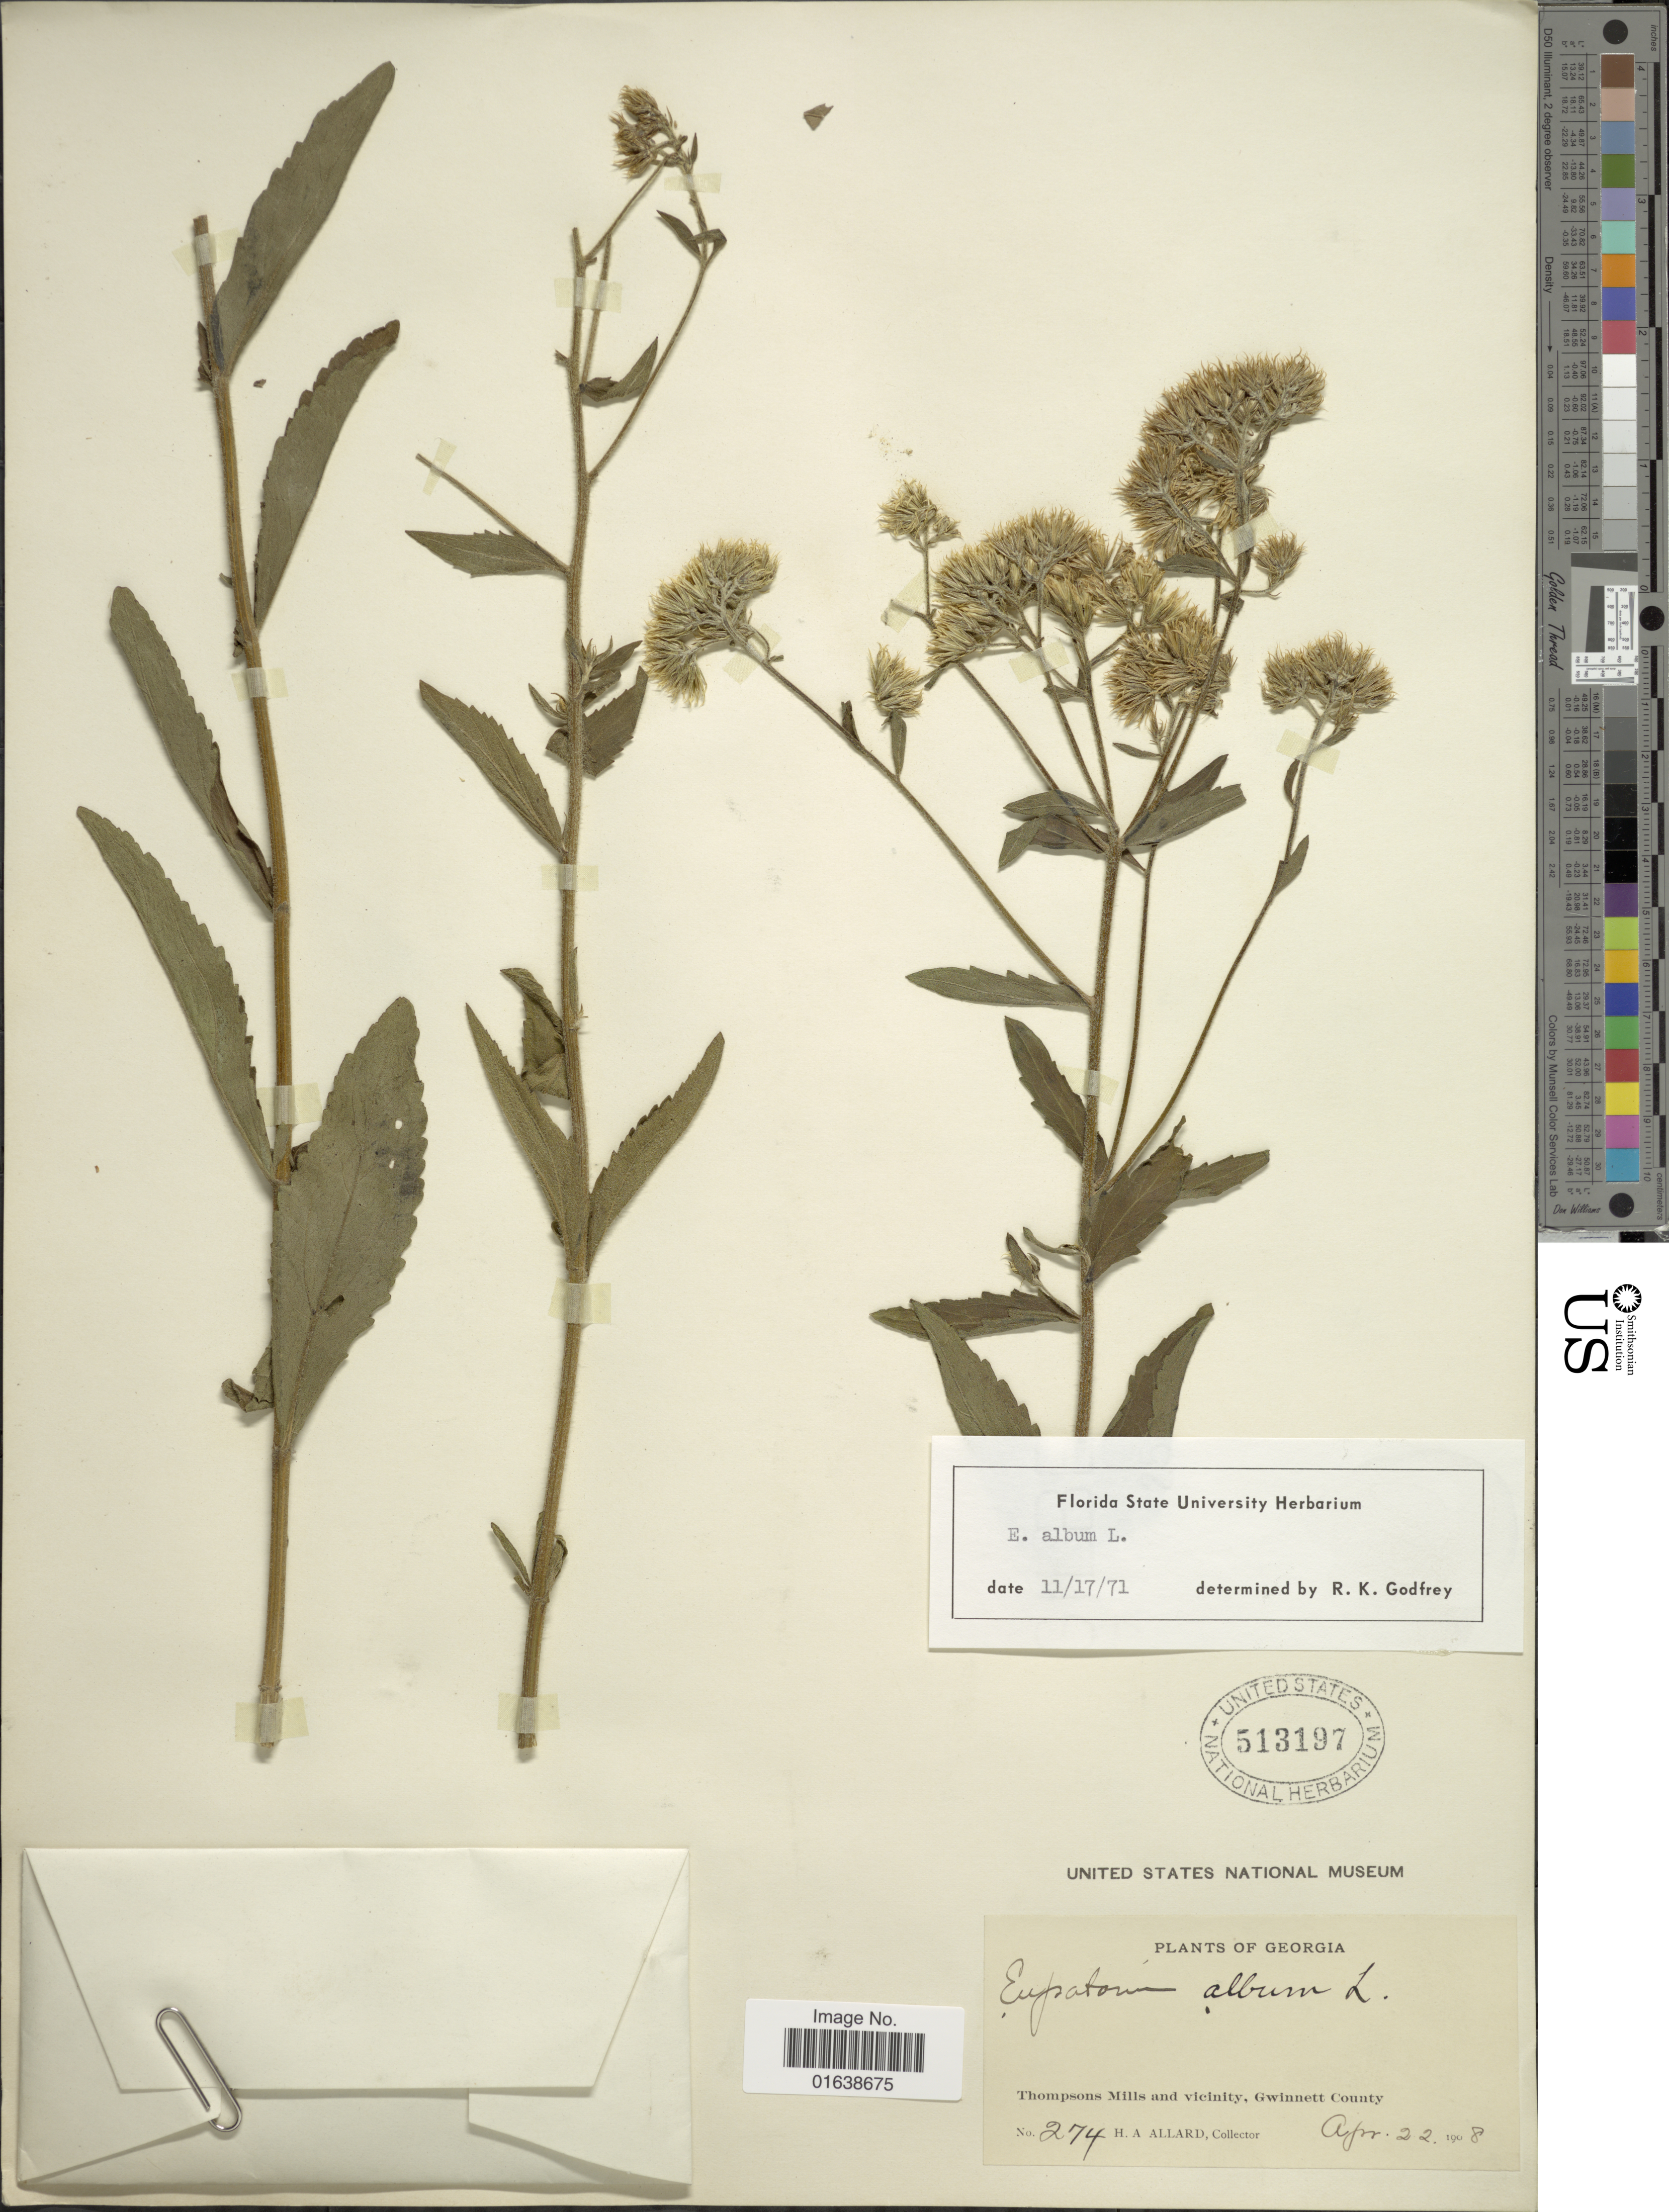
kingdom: Plantae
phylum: Tracheophyta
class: Magnoliopsida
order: Asterales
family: Asteraceae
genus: Eupatorium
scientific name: Eupatorium album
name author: L.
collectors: H. A. Allard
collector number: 274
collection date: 1908-04-22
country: United States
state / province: Georgia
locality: Georgia. Thompsons Mills and vicinity, Gwinnett County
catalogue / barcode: US 513197